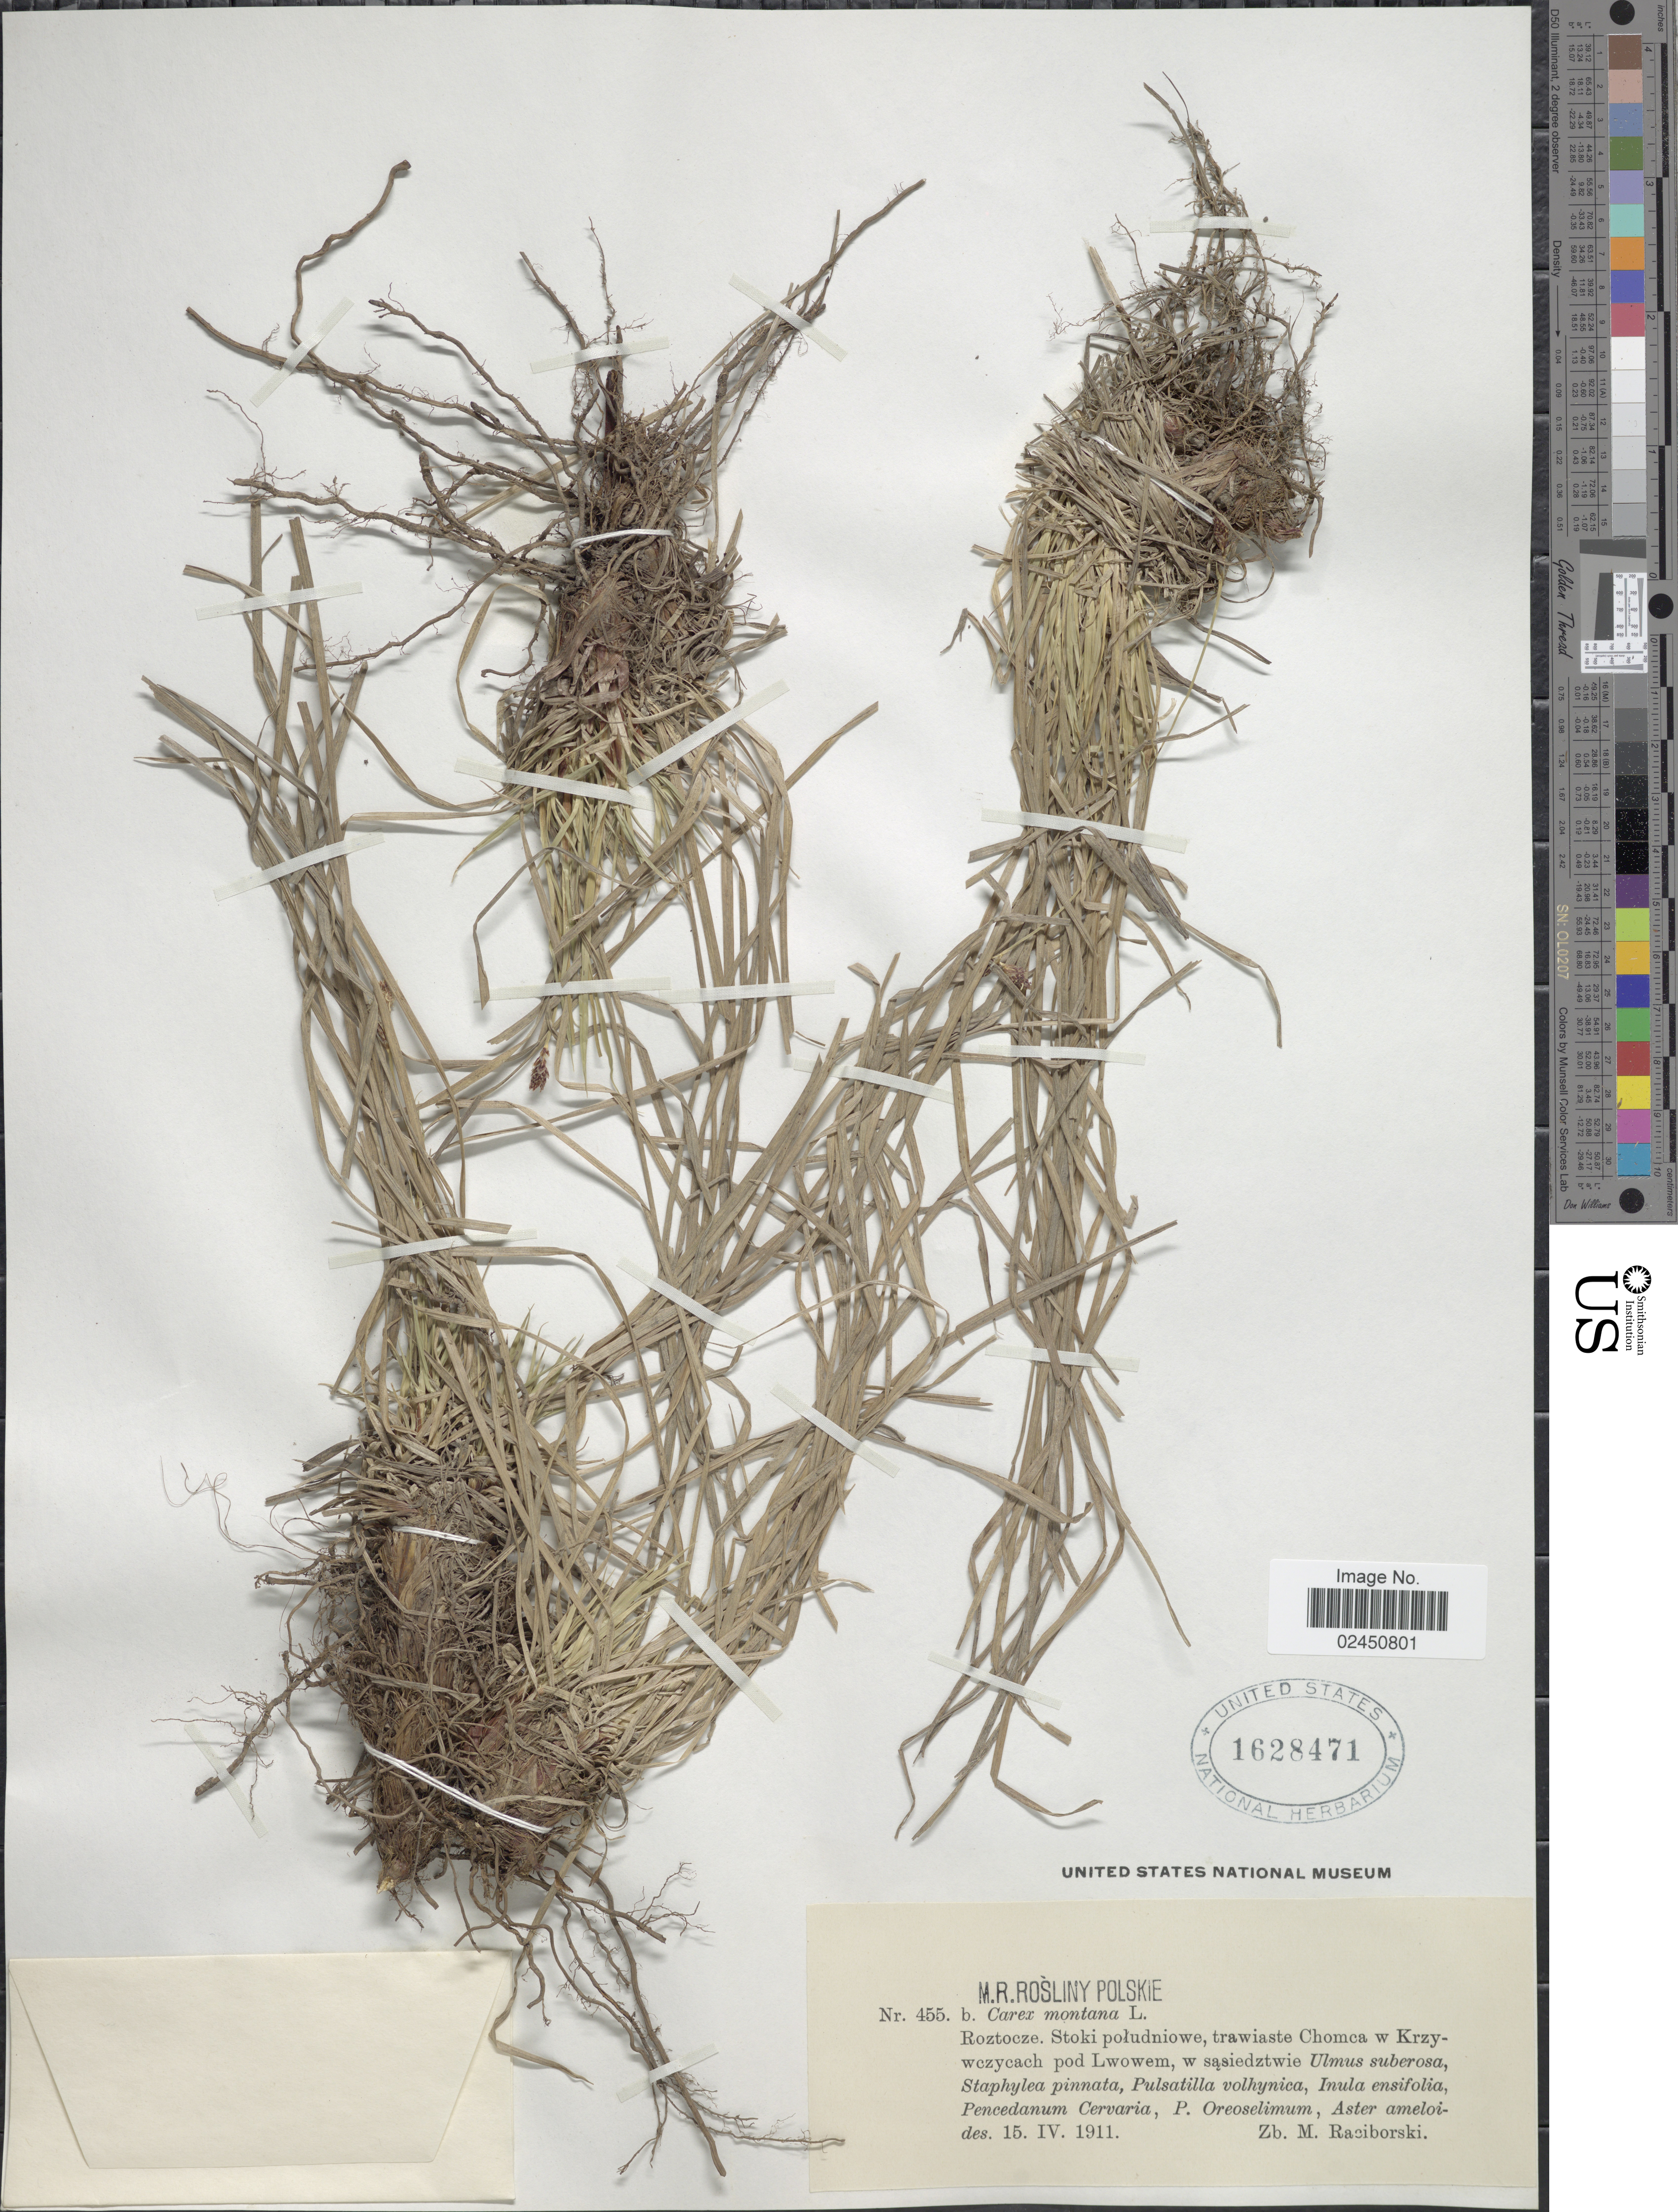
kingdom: Plantae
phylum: Tracheophyta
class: Liliopsida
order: Poales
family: Cyperaceae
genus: Carex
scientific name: Carex montana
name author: L.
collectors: Z. Raciborski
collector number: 455b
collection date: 1911-04-15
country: Poland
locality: Roztocze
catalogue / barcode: US 1628471